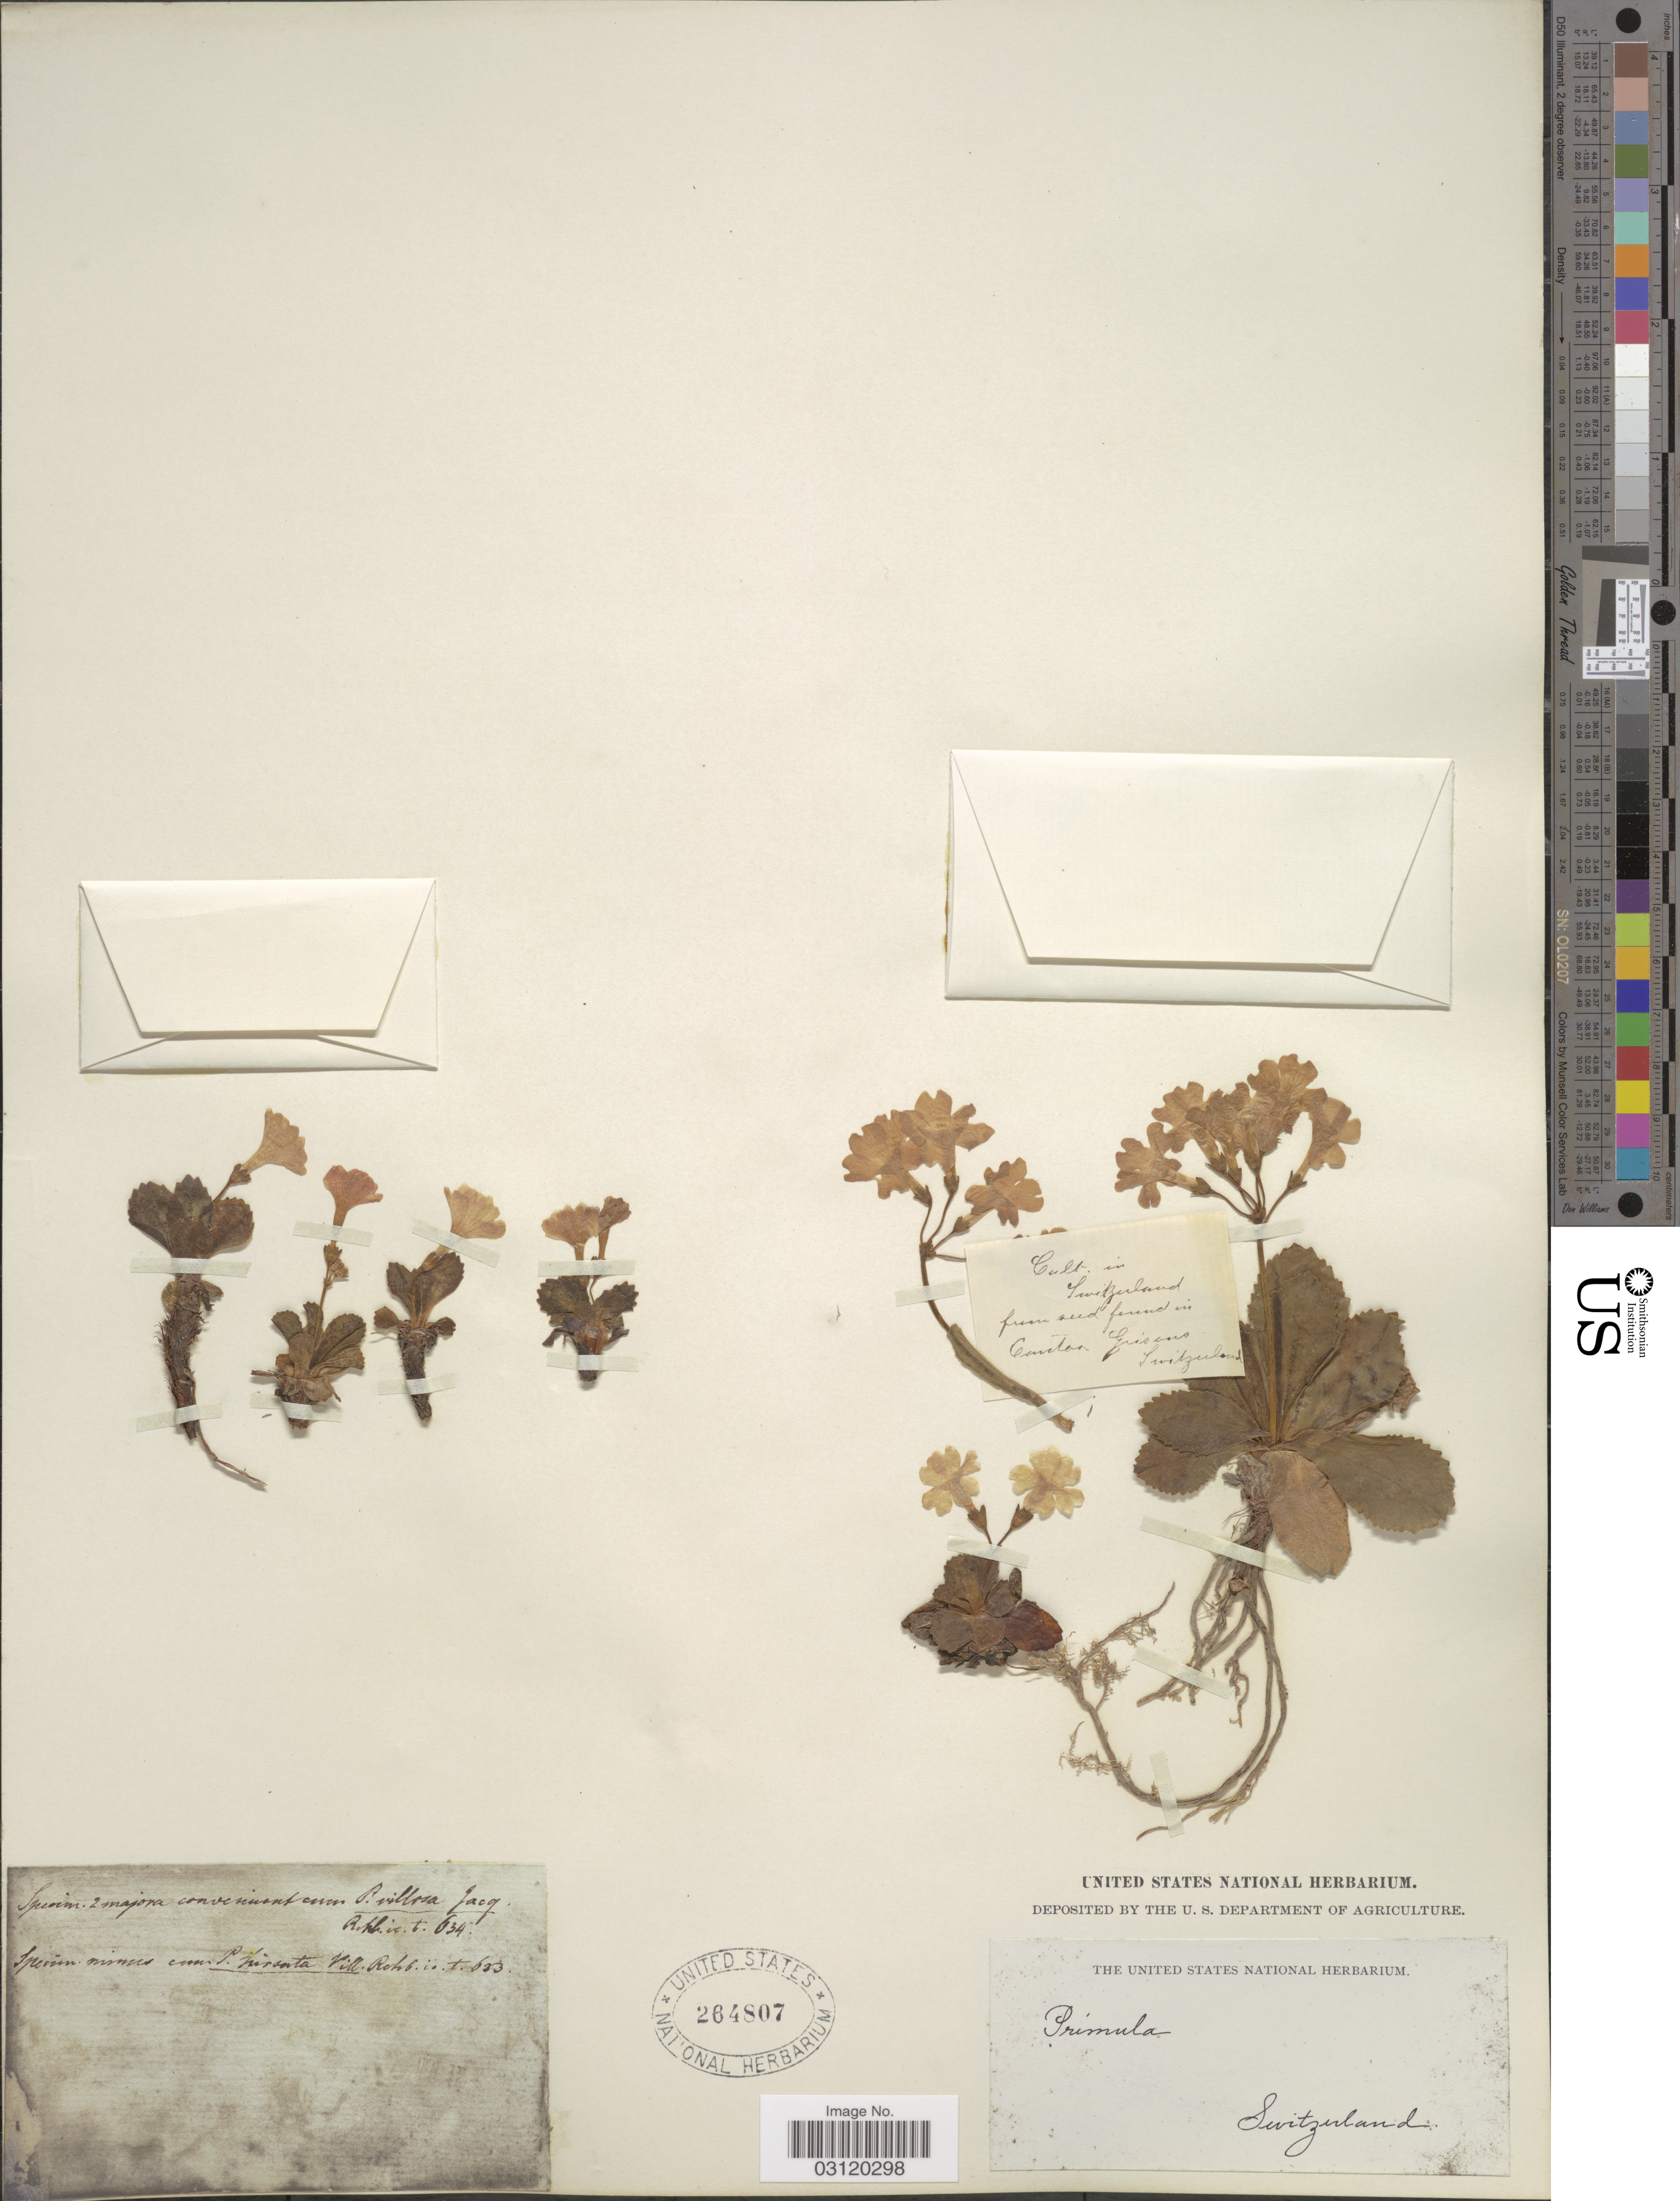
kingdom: Plantae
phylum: Tracheophyta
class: Magnoliopsida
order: Ericales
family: Primulaceae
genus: Primula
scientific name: Primula sp.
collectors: ex herb. United States National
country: Switzerland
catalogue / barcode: US 264807